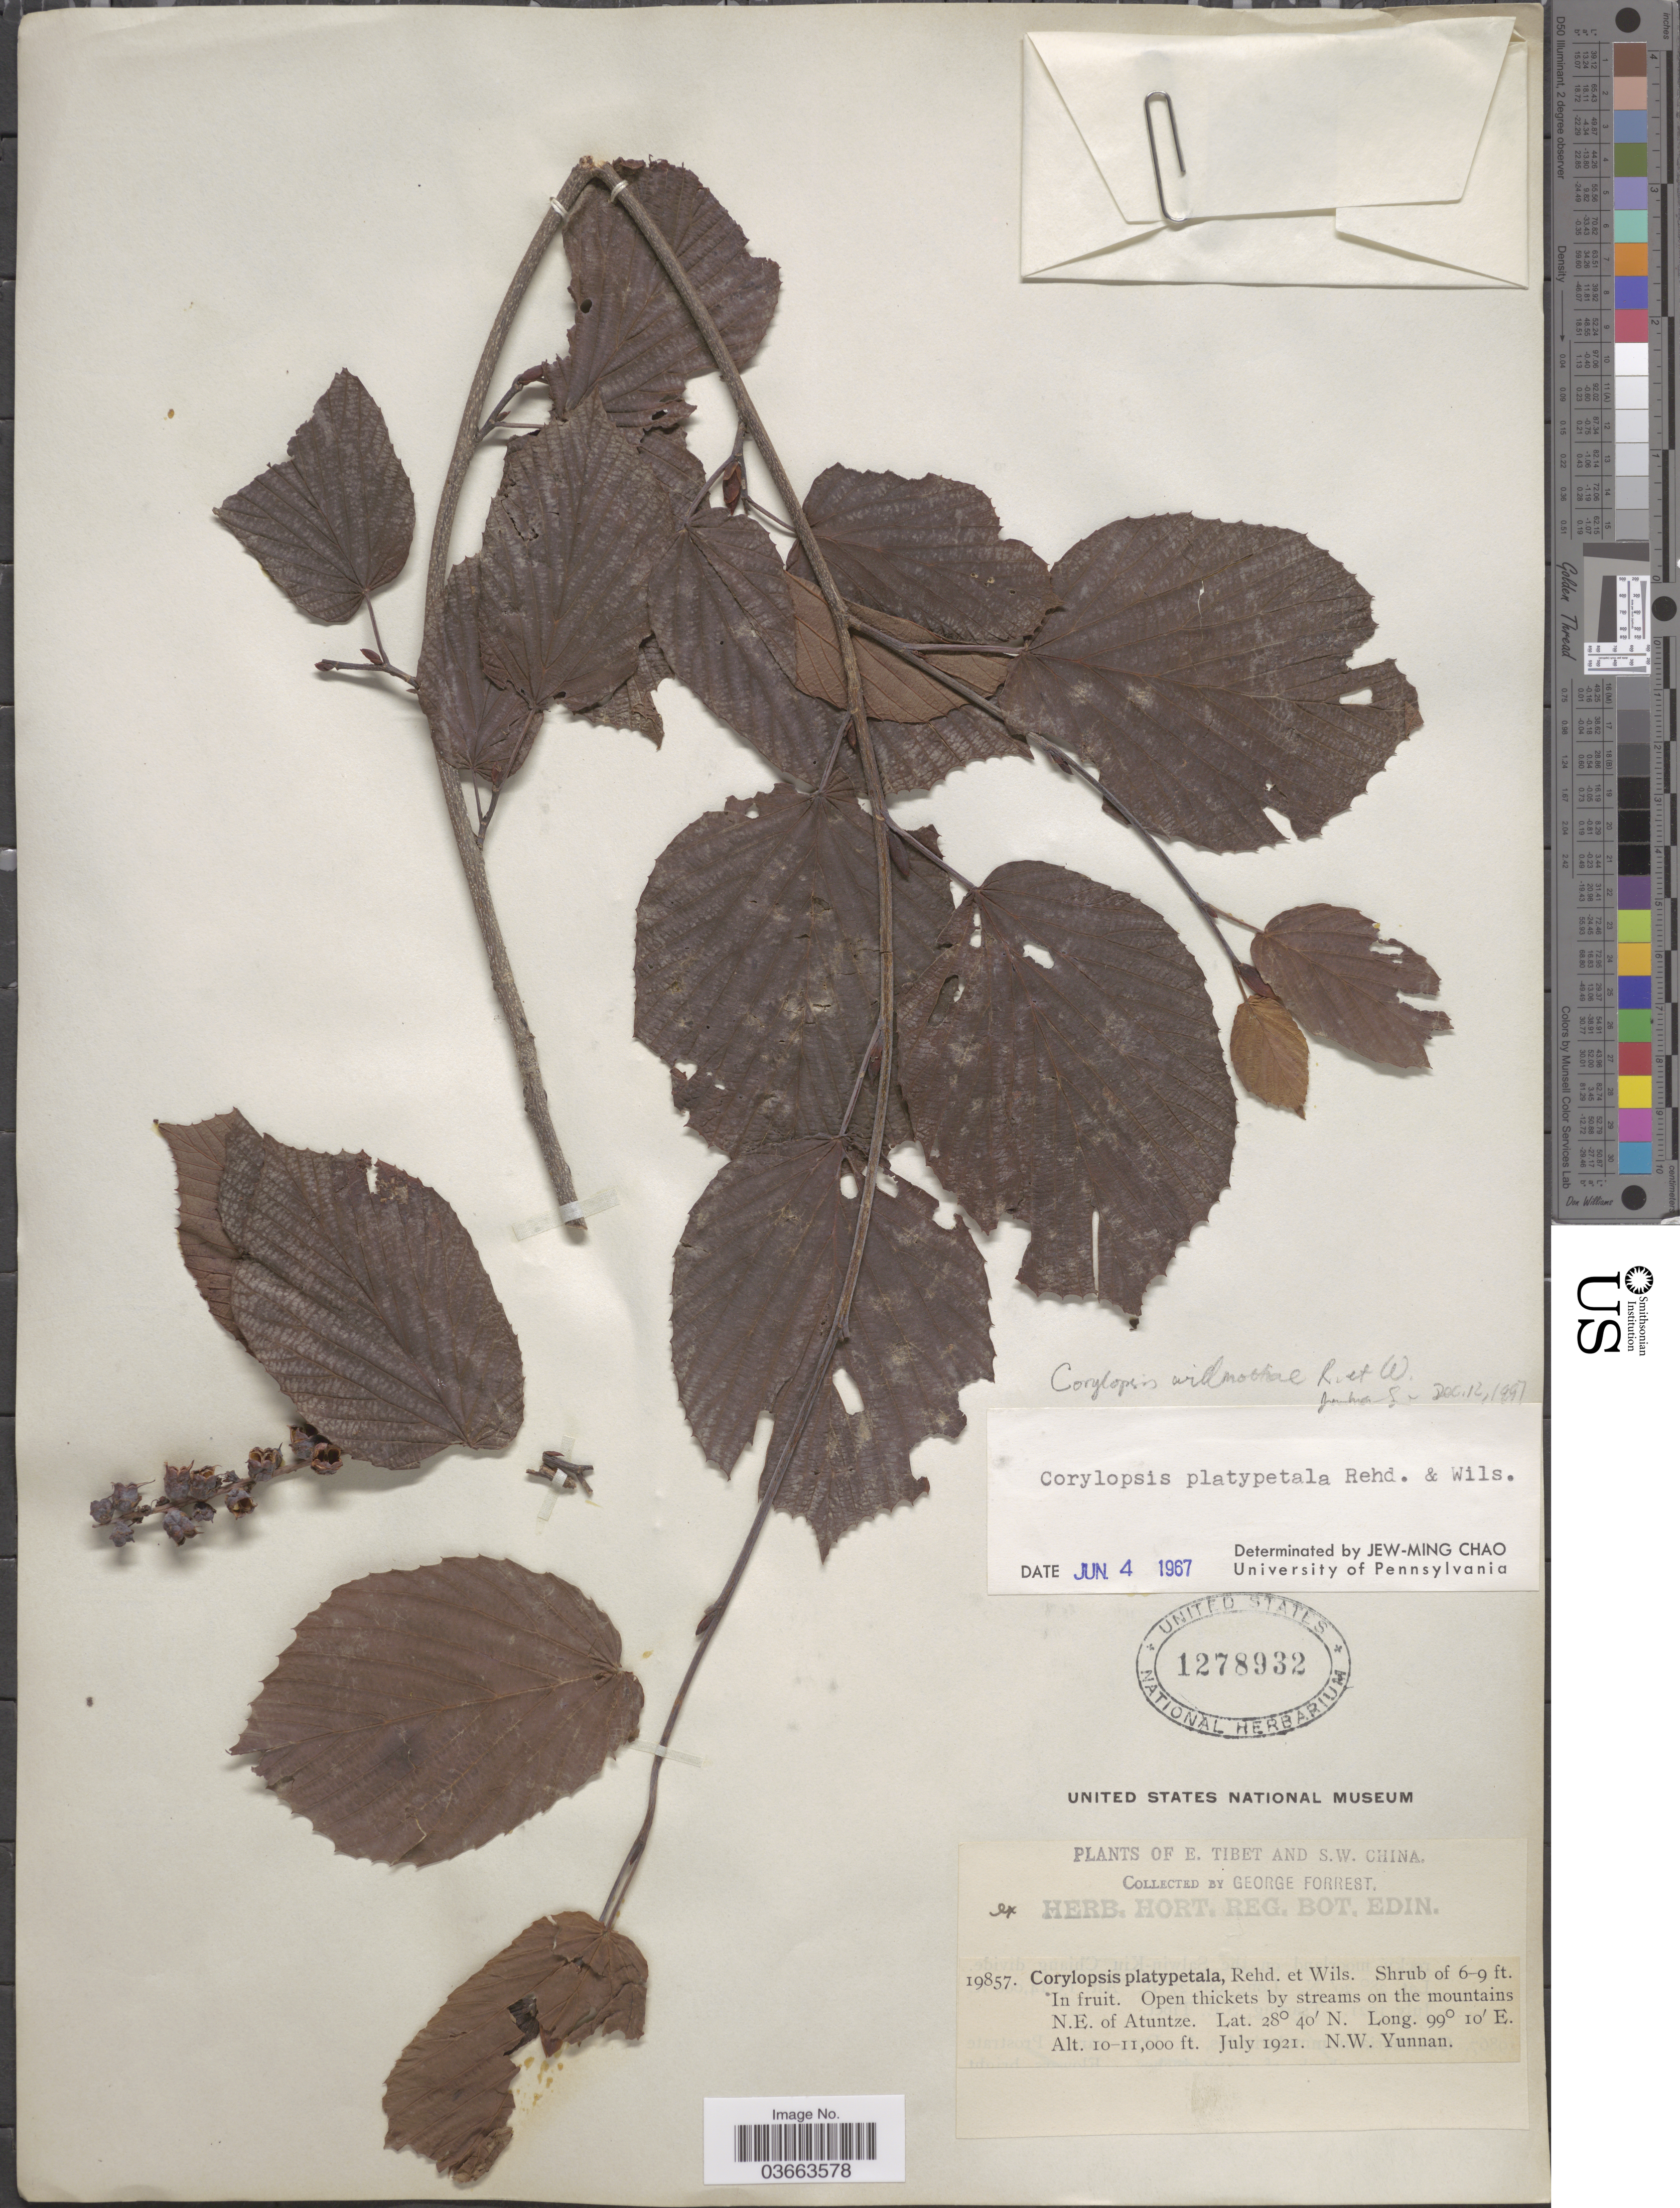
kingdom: Plantae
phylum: Tracheophyta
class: Magnoliopsida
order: Saxifragales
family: Hamamelidaceae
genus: Corylopsis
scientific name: Corylopsis willmottiae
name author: Rehder & E.H. Wilson in Sarg.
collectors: G. Forrest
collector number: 19857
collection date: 1921-07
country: China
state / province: Yunnan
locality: N.E. of Atuntze. N.W. Yunnan.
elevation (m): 3048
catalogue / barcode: US 1278932